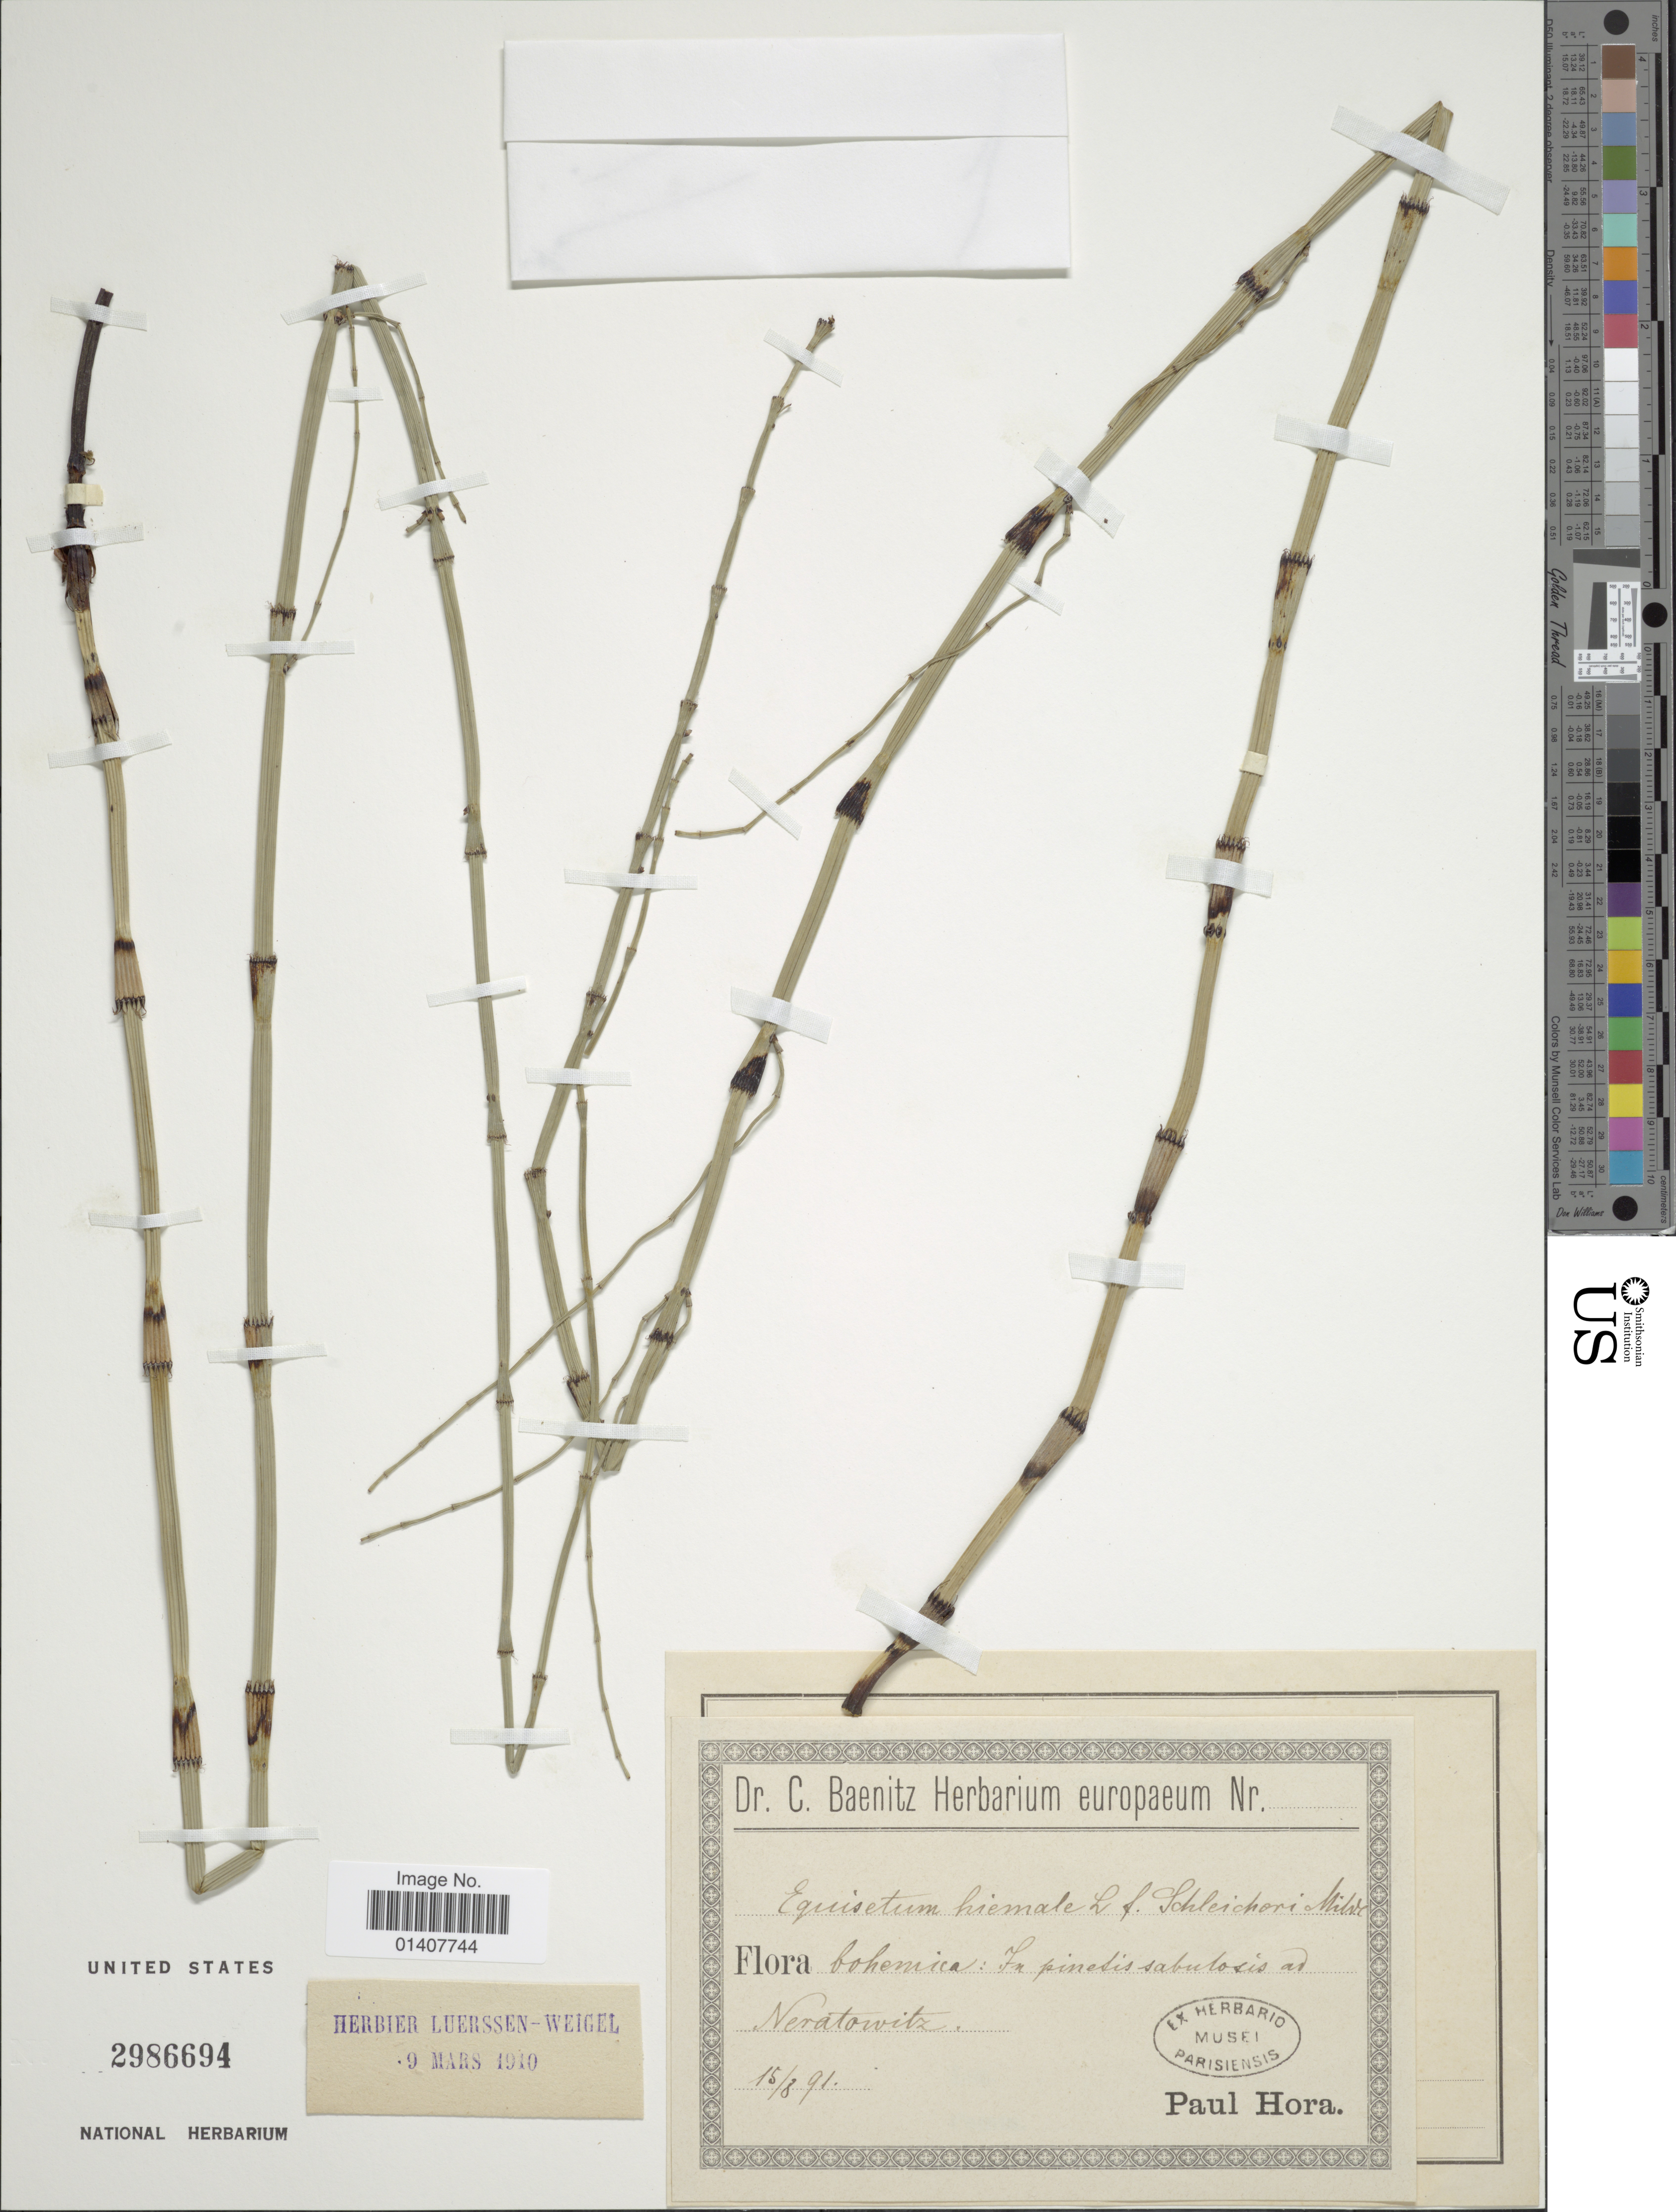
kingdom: Plantae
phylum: Tracheophyta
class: Polypodiopsida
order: Equisetales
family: Equisetaceae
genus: Equisetum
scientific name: Equisetum hyemale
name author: L.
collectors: P. Hora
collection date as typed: Transcribed d/m/y: 15/8/91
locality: Bohemica: in penidis sabulosis ad Neratowitz [interpreted]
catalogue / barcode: US 2986694